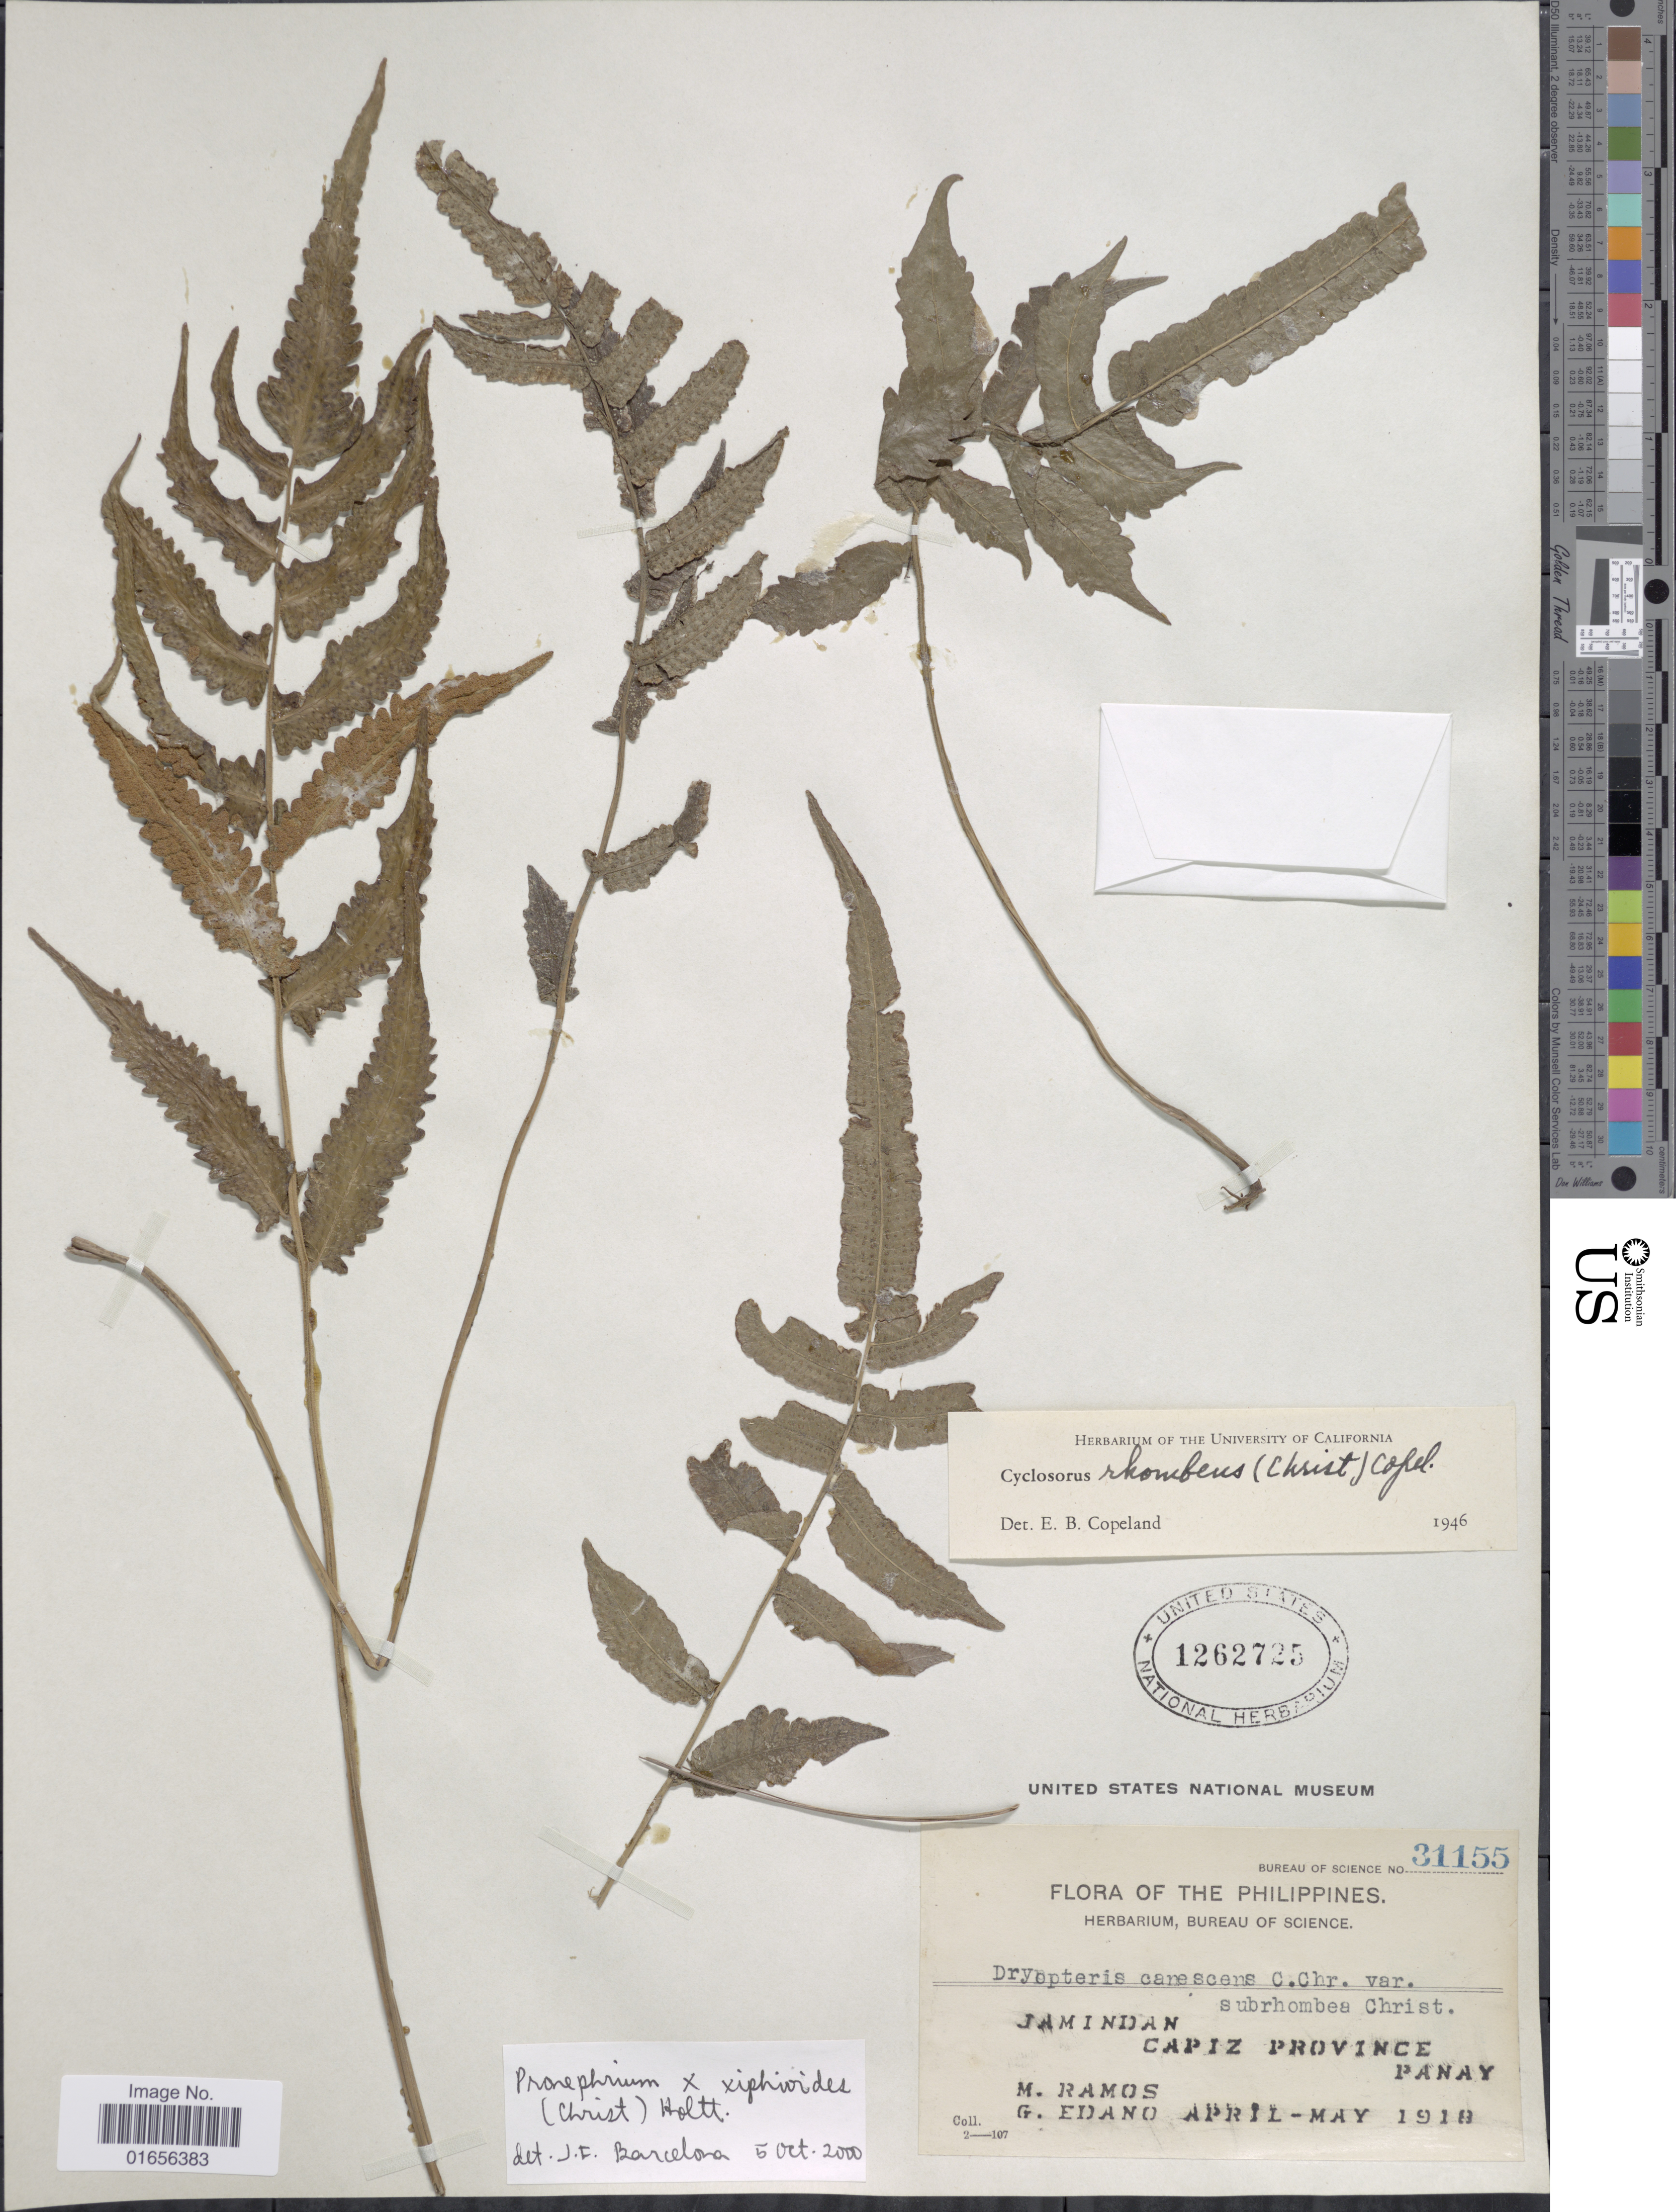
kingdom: Plantae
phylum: Tracheophyta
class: Polypodiopsida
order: Polypodiales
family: Thelypteridaceae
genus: Pronephrium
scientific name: Pronephrium xiphioides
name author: (C. Chr.) Holttum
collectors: M. Ramos & G. Edaño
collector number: Bureau of Science 31155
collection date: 1918-04/1918-05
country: Philippines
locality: The Philippines, Jamindan, Capiz Province, Panay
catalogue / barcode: US 1262725